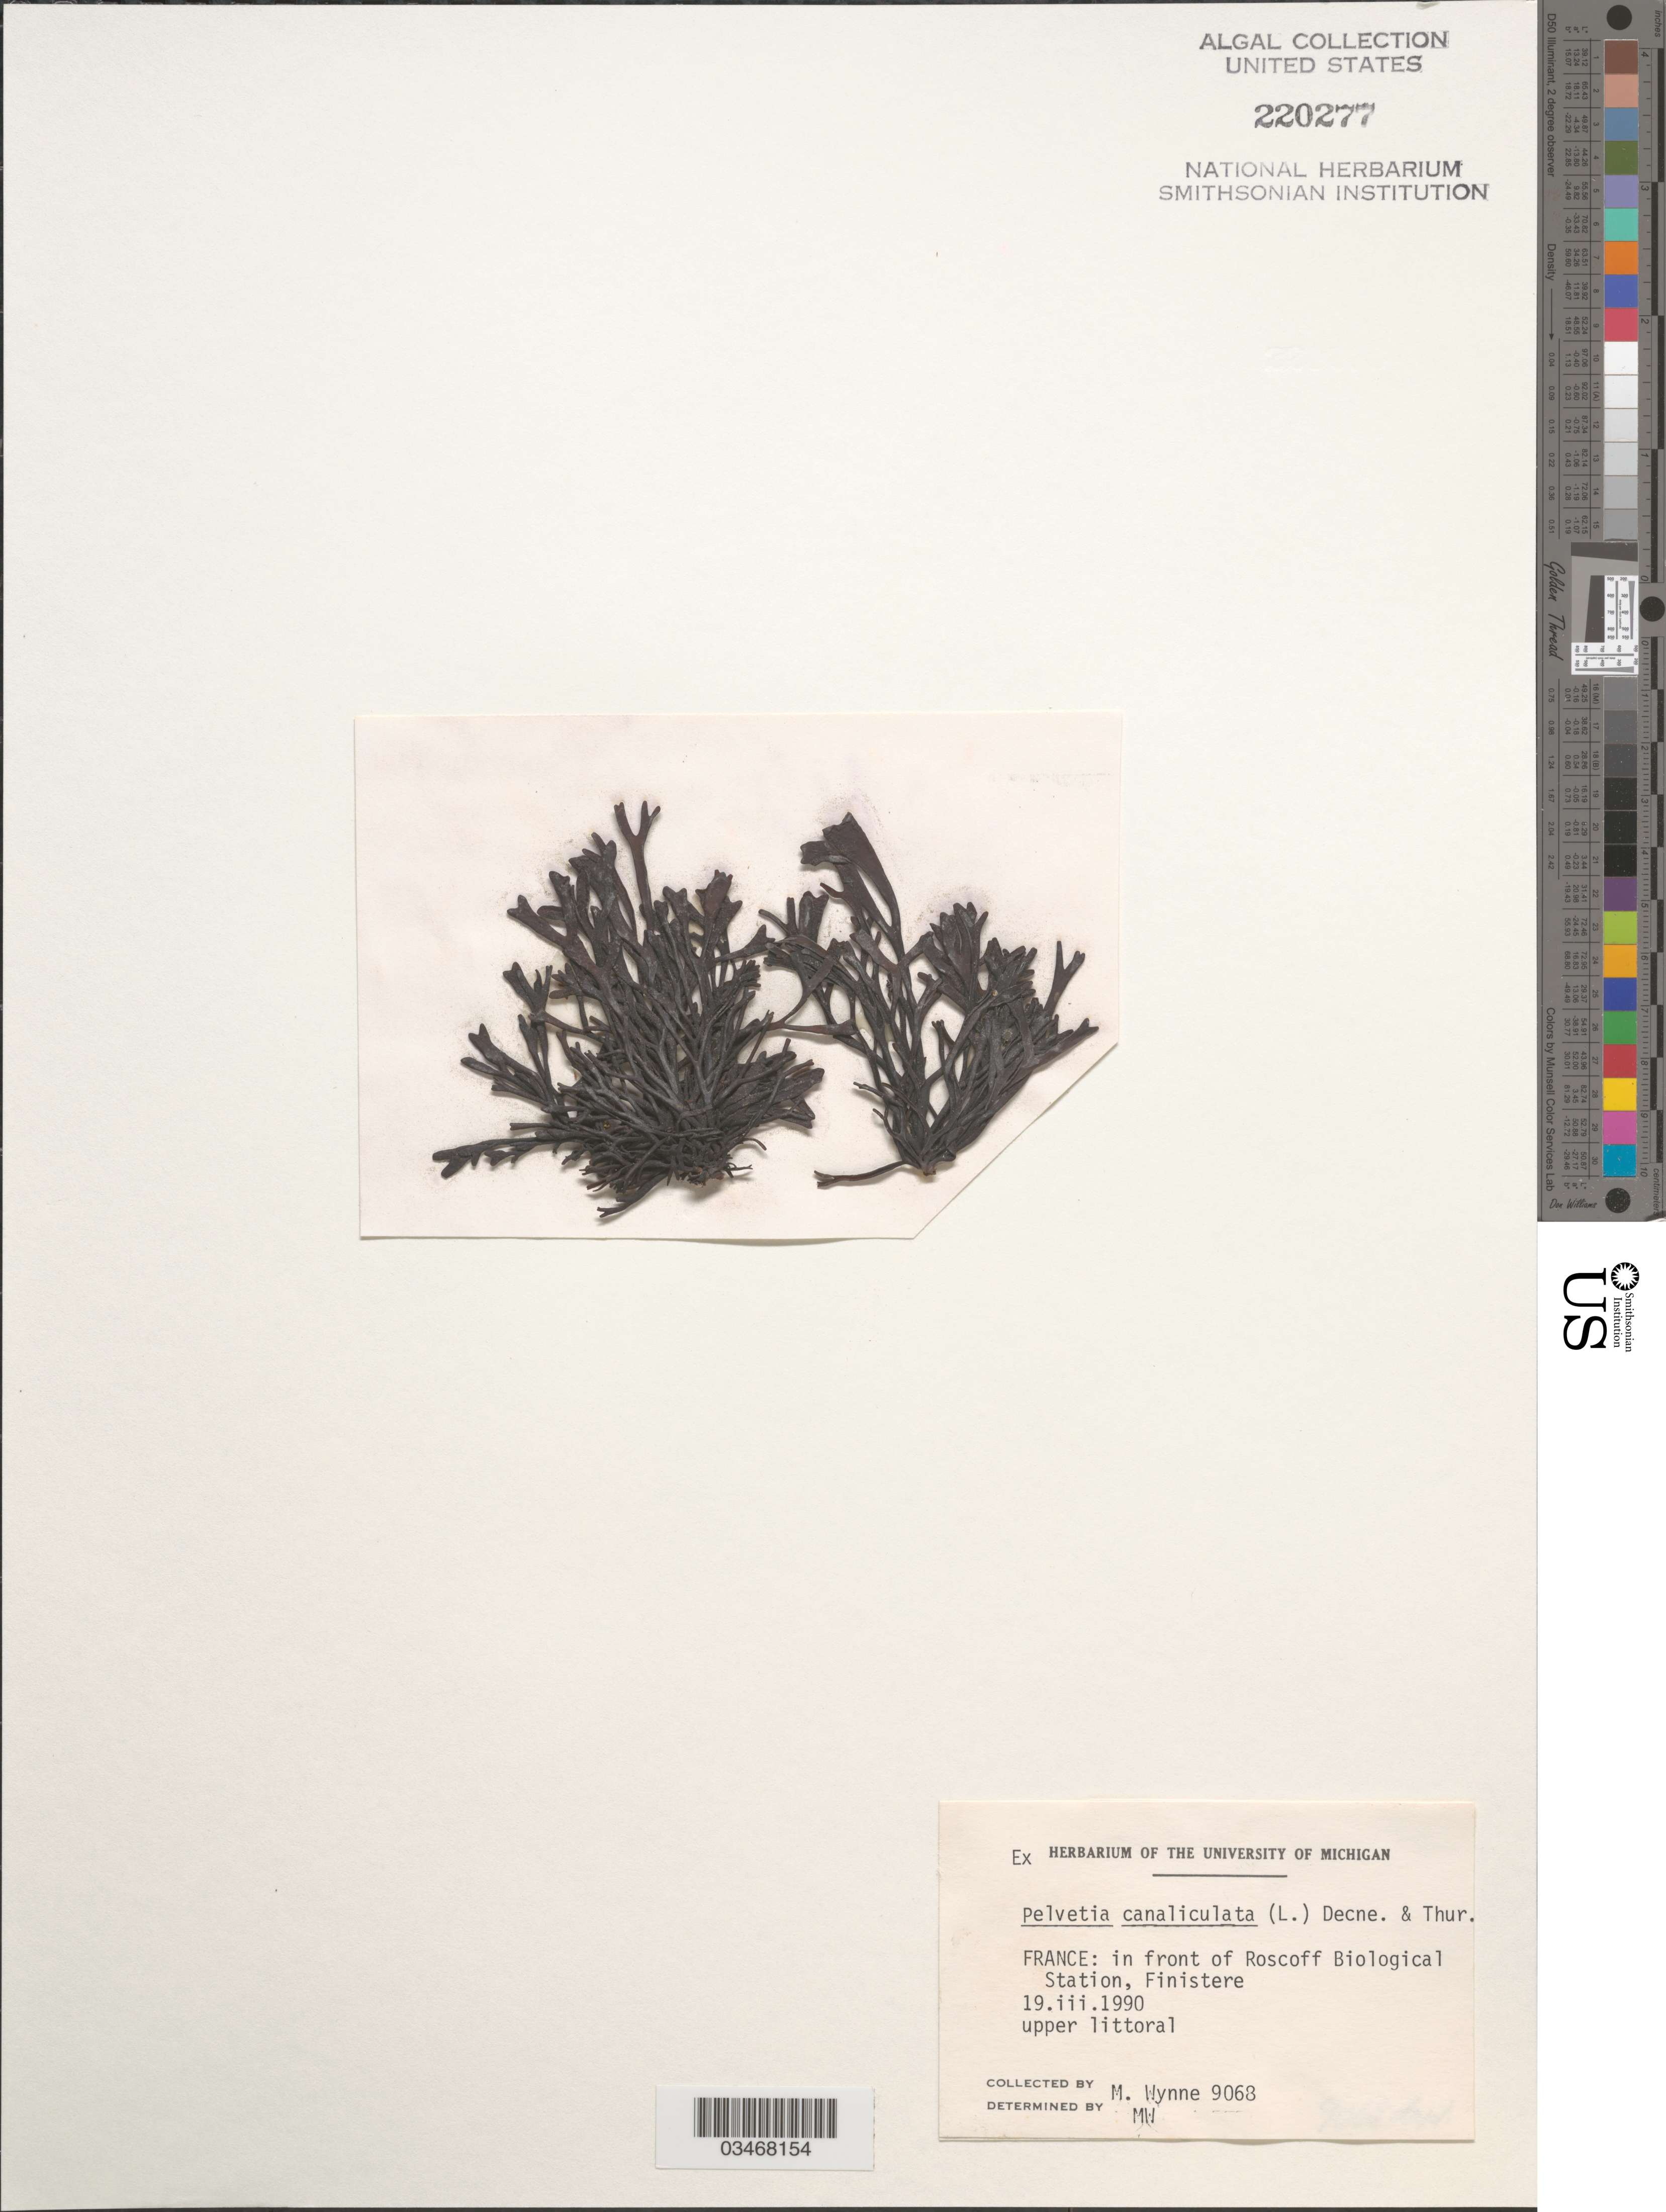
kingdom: Chromista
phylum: Ochrophyta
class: Phaeophyceae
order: Fucales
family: Fucaceae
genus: Pelvetia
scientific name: Pelvetia canaliculata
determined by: Ballantine, D. L.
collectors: M.J. Wynne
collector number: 9068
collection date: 1990-03-19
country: France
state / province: Bretagne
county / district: Finistère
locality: In front of Roscoff Biological Station.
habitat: Upper littoral.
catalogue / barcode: US 220277